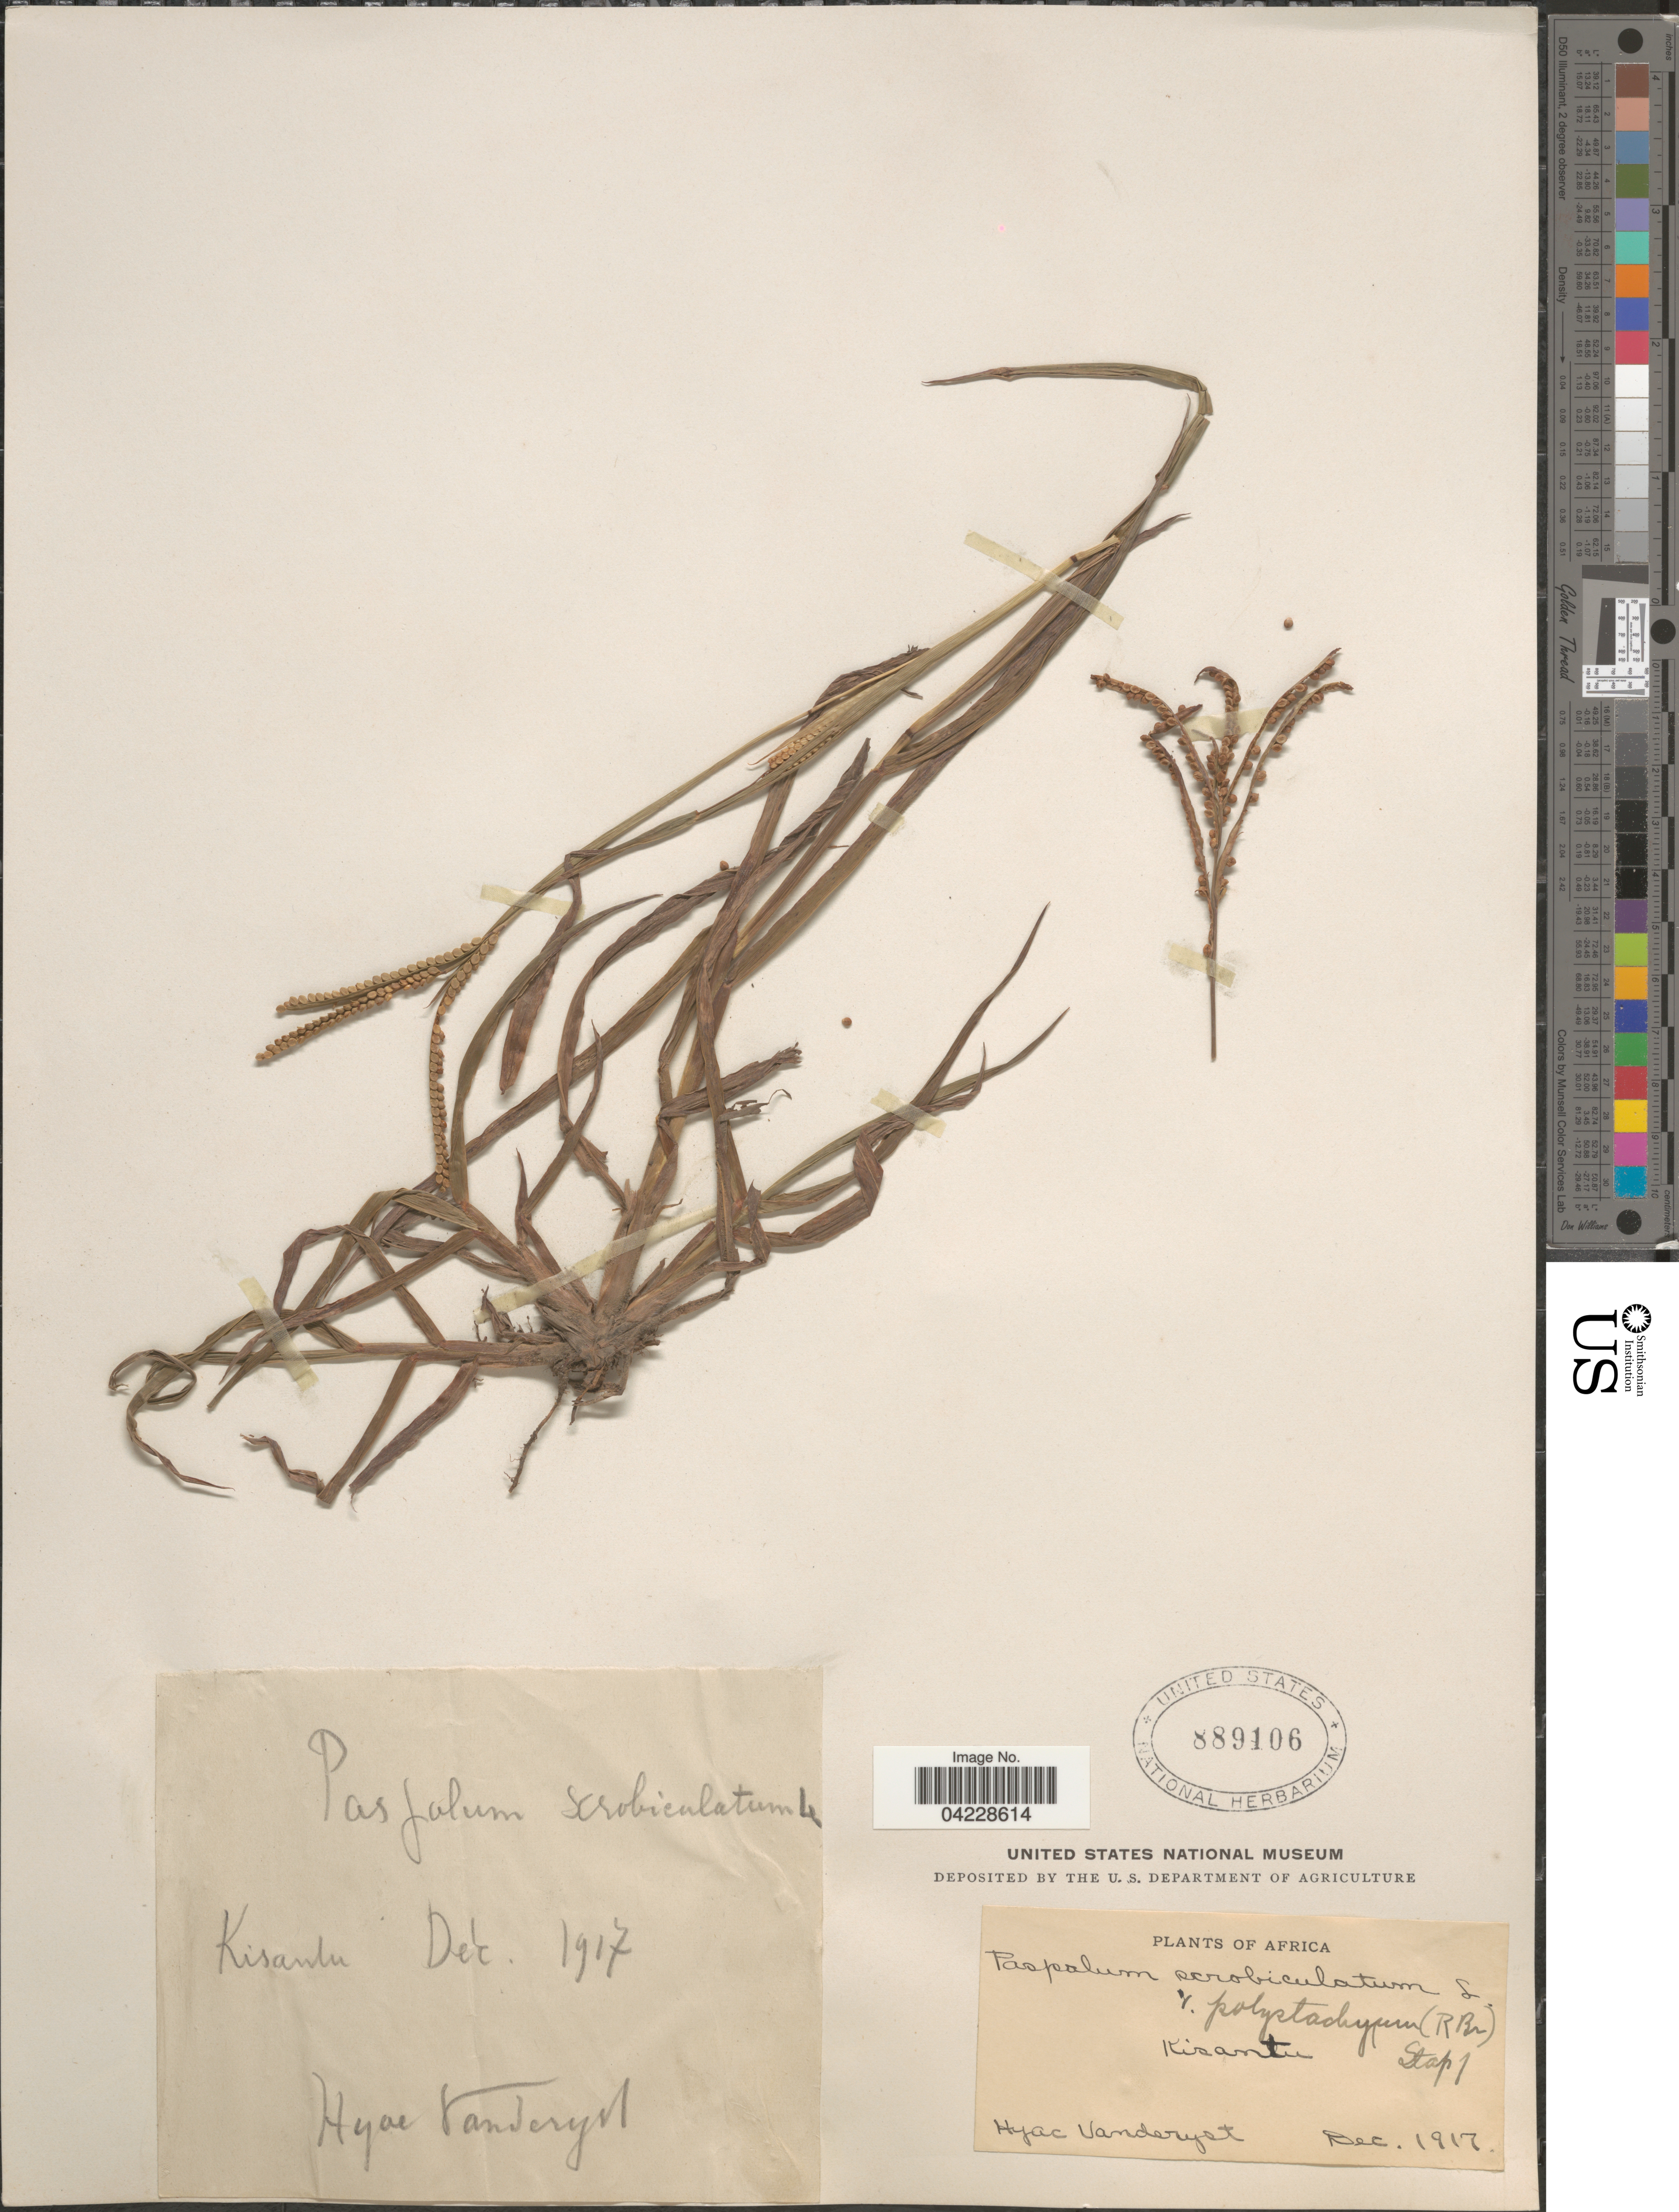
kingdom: Plantae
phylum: Tracheophyta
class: Liliopsida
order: Poales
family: Poaceae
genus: Paspalum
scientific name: Paspalum scrobiculatum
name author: L.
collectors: H. J. R. Vanderyst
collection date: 1917-12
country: Congo, Democratic Republic of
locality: Africa. Kisantu.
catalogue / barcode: US 889106